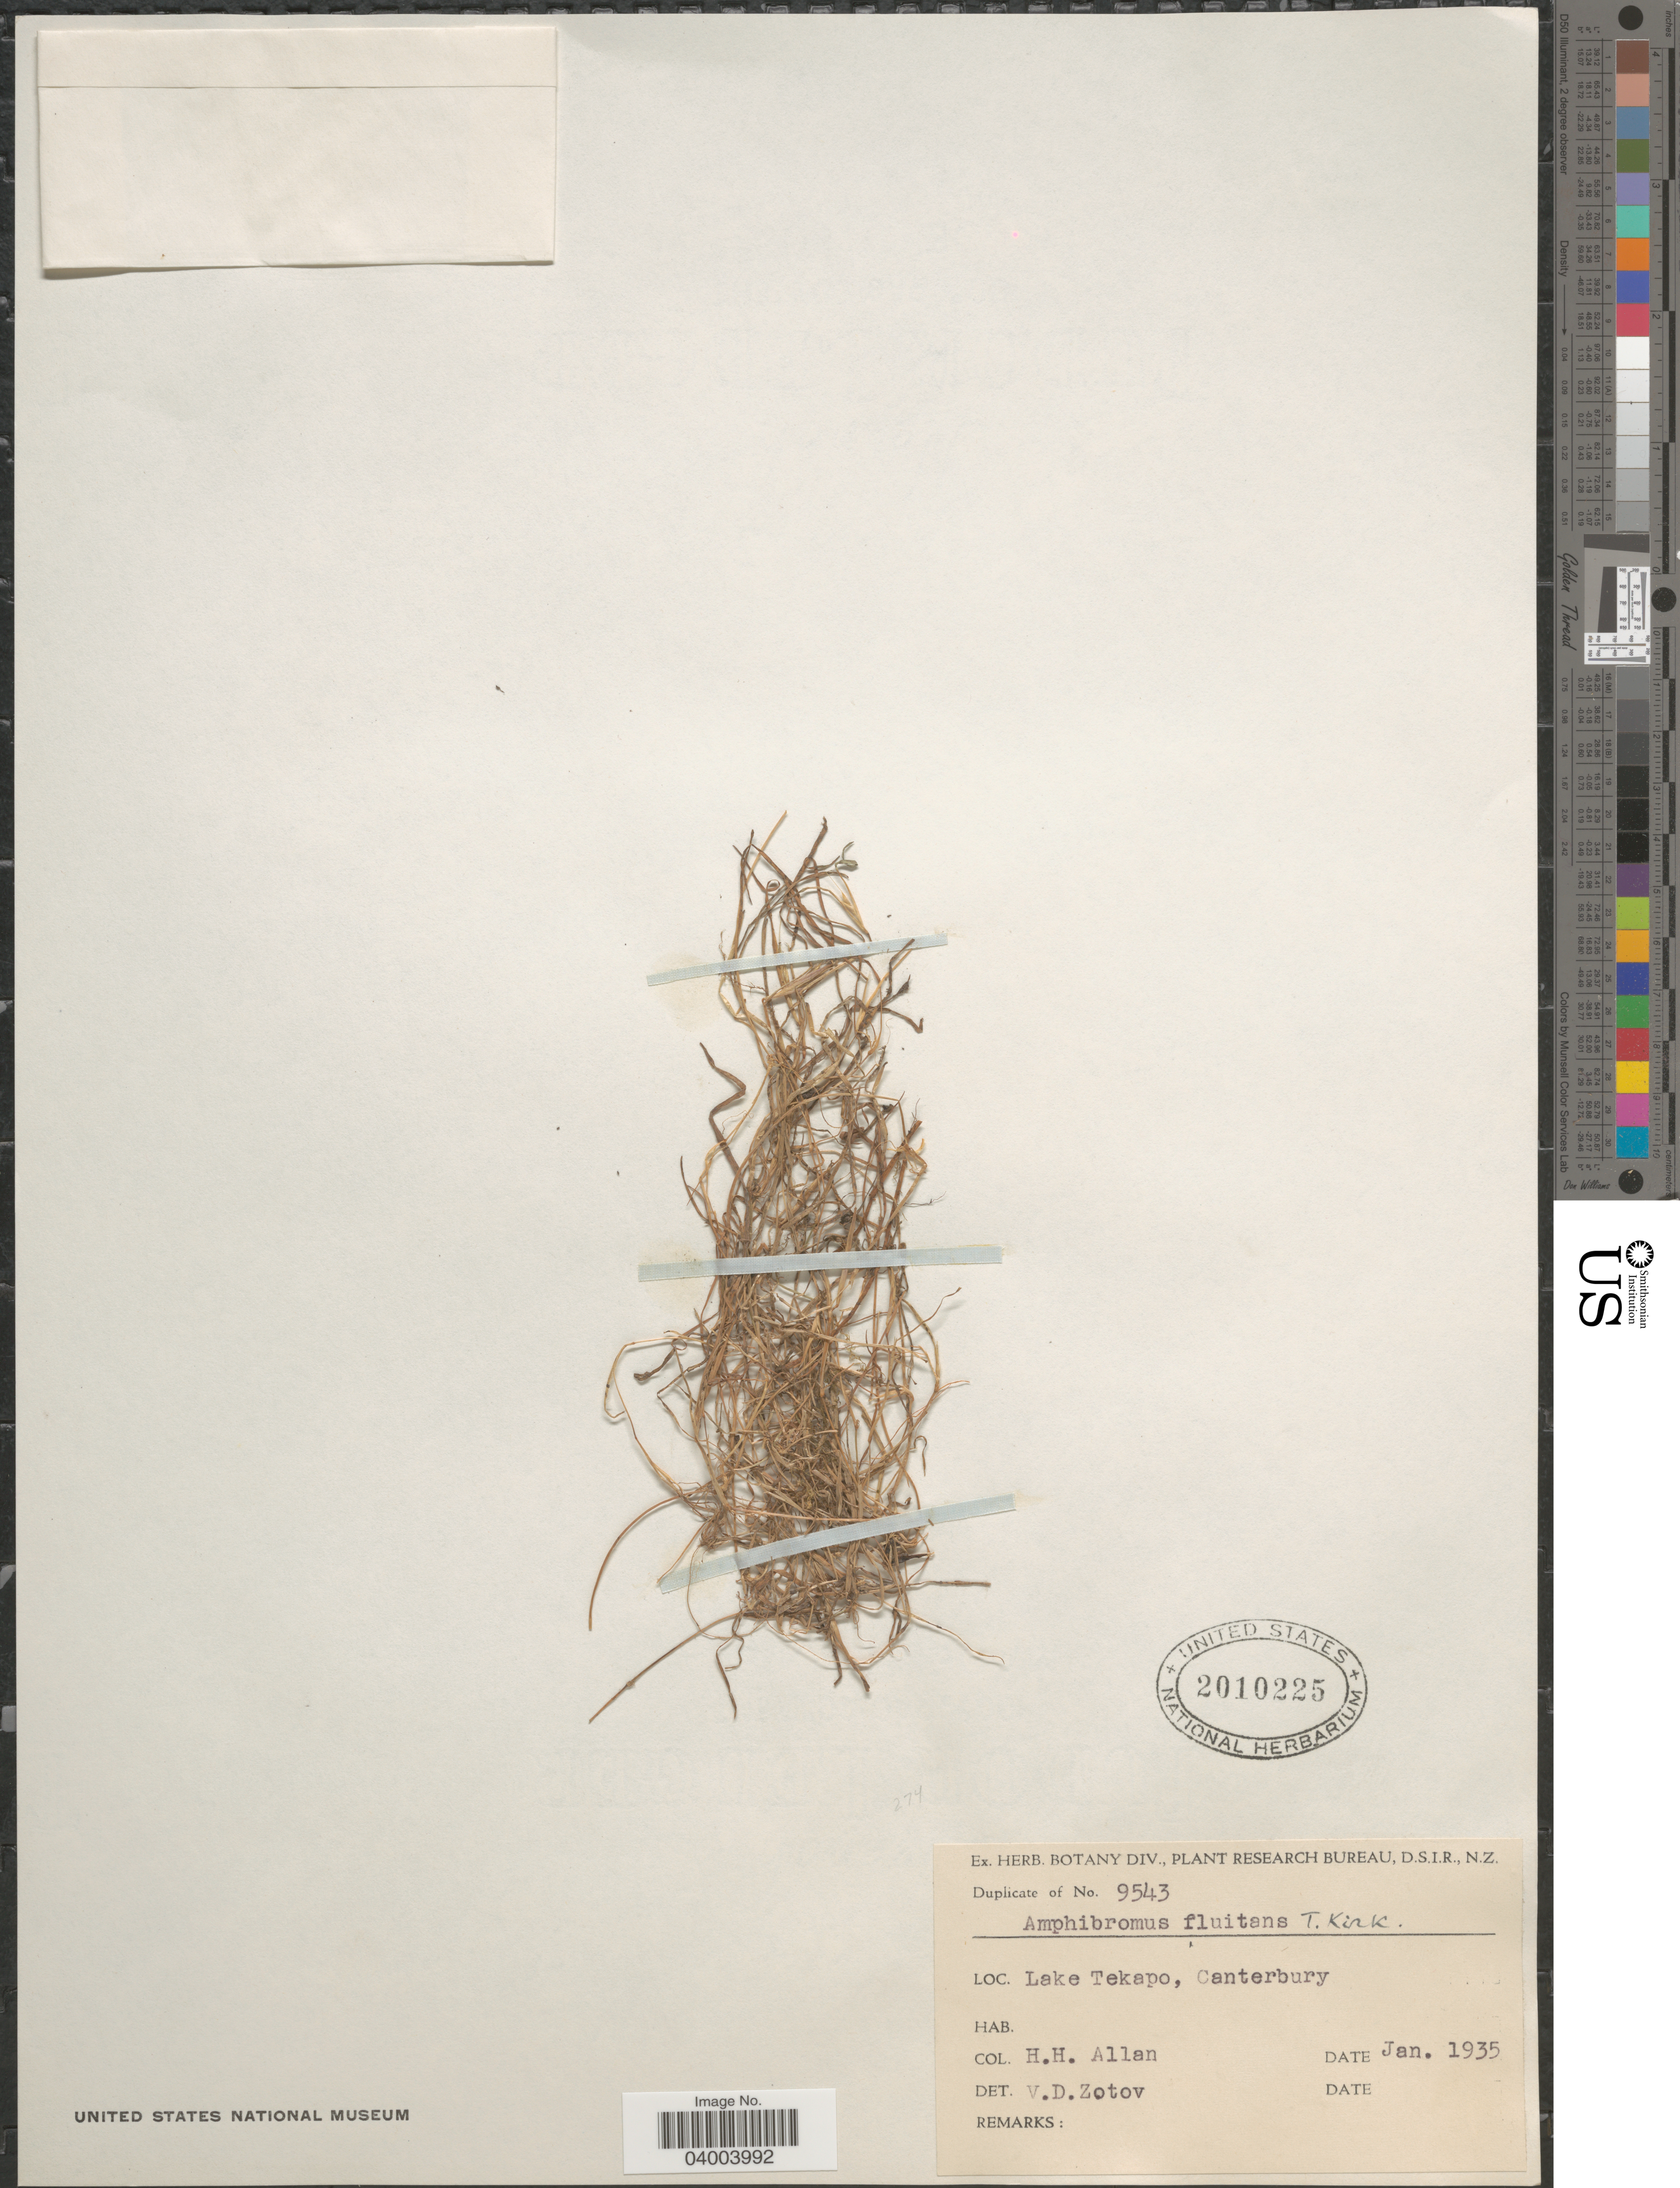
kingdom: Plantae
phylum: Tracheophyta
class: Liliopsida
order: Poales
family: Poaceae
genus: Amphibromus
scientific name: Amphibromus fluitans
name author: Kirk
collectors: H. Allan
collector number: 9543?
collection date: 1935-01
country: New Zealand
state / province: Canterbury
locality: Lake Tekapo.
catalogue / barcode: US 2010225